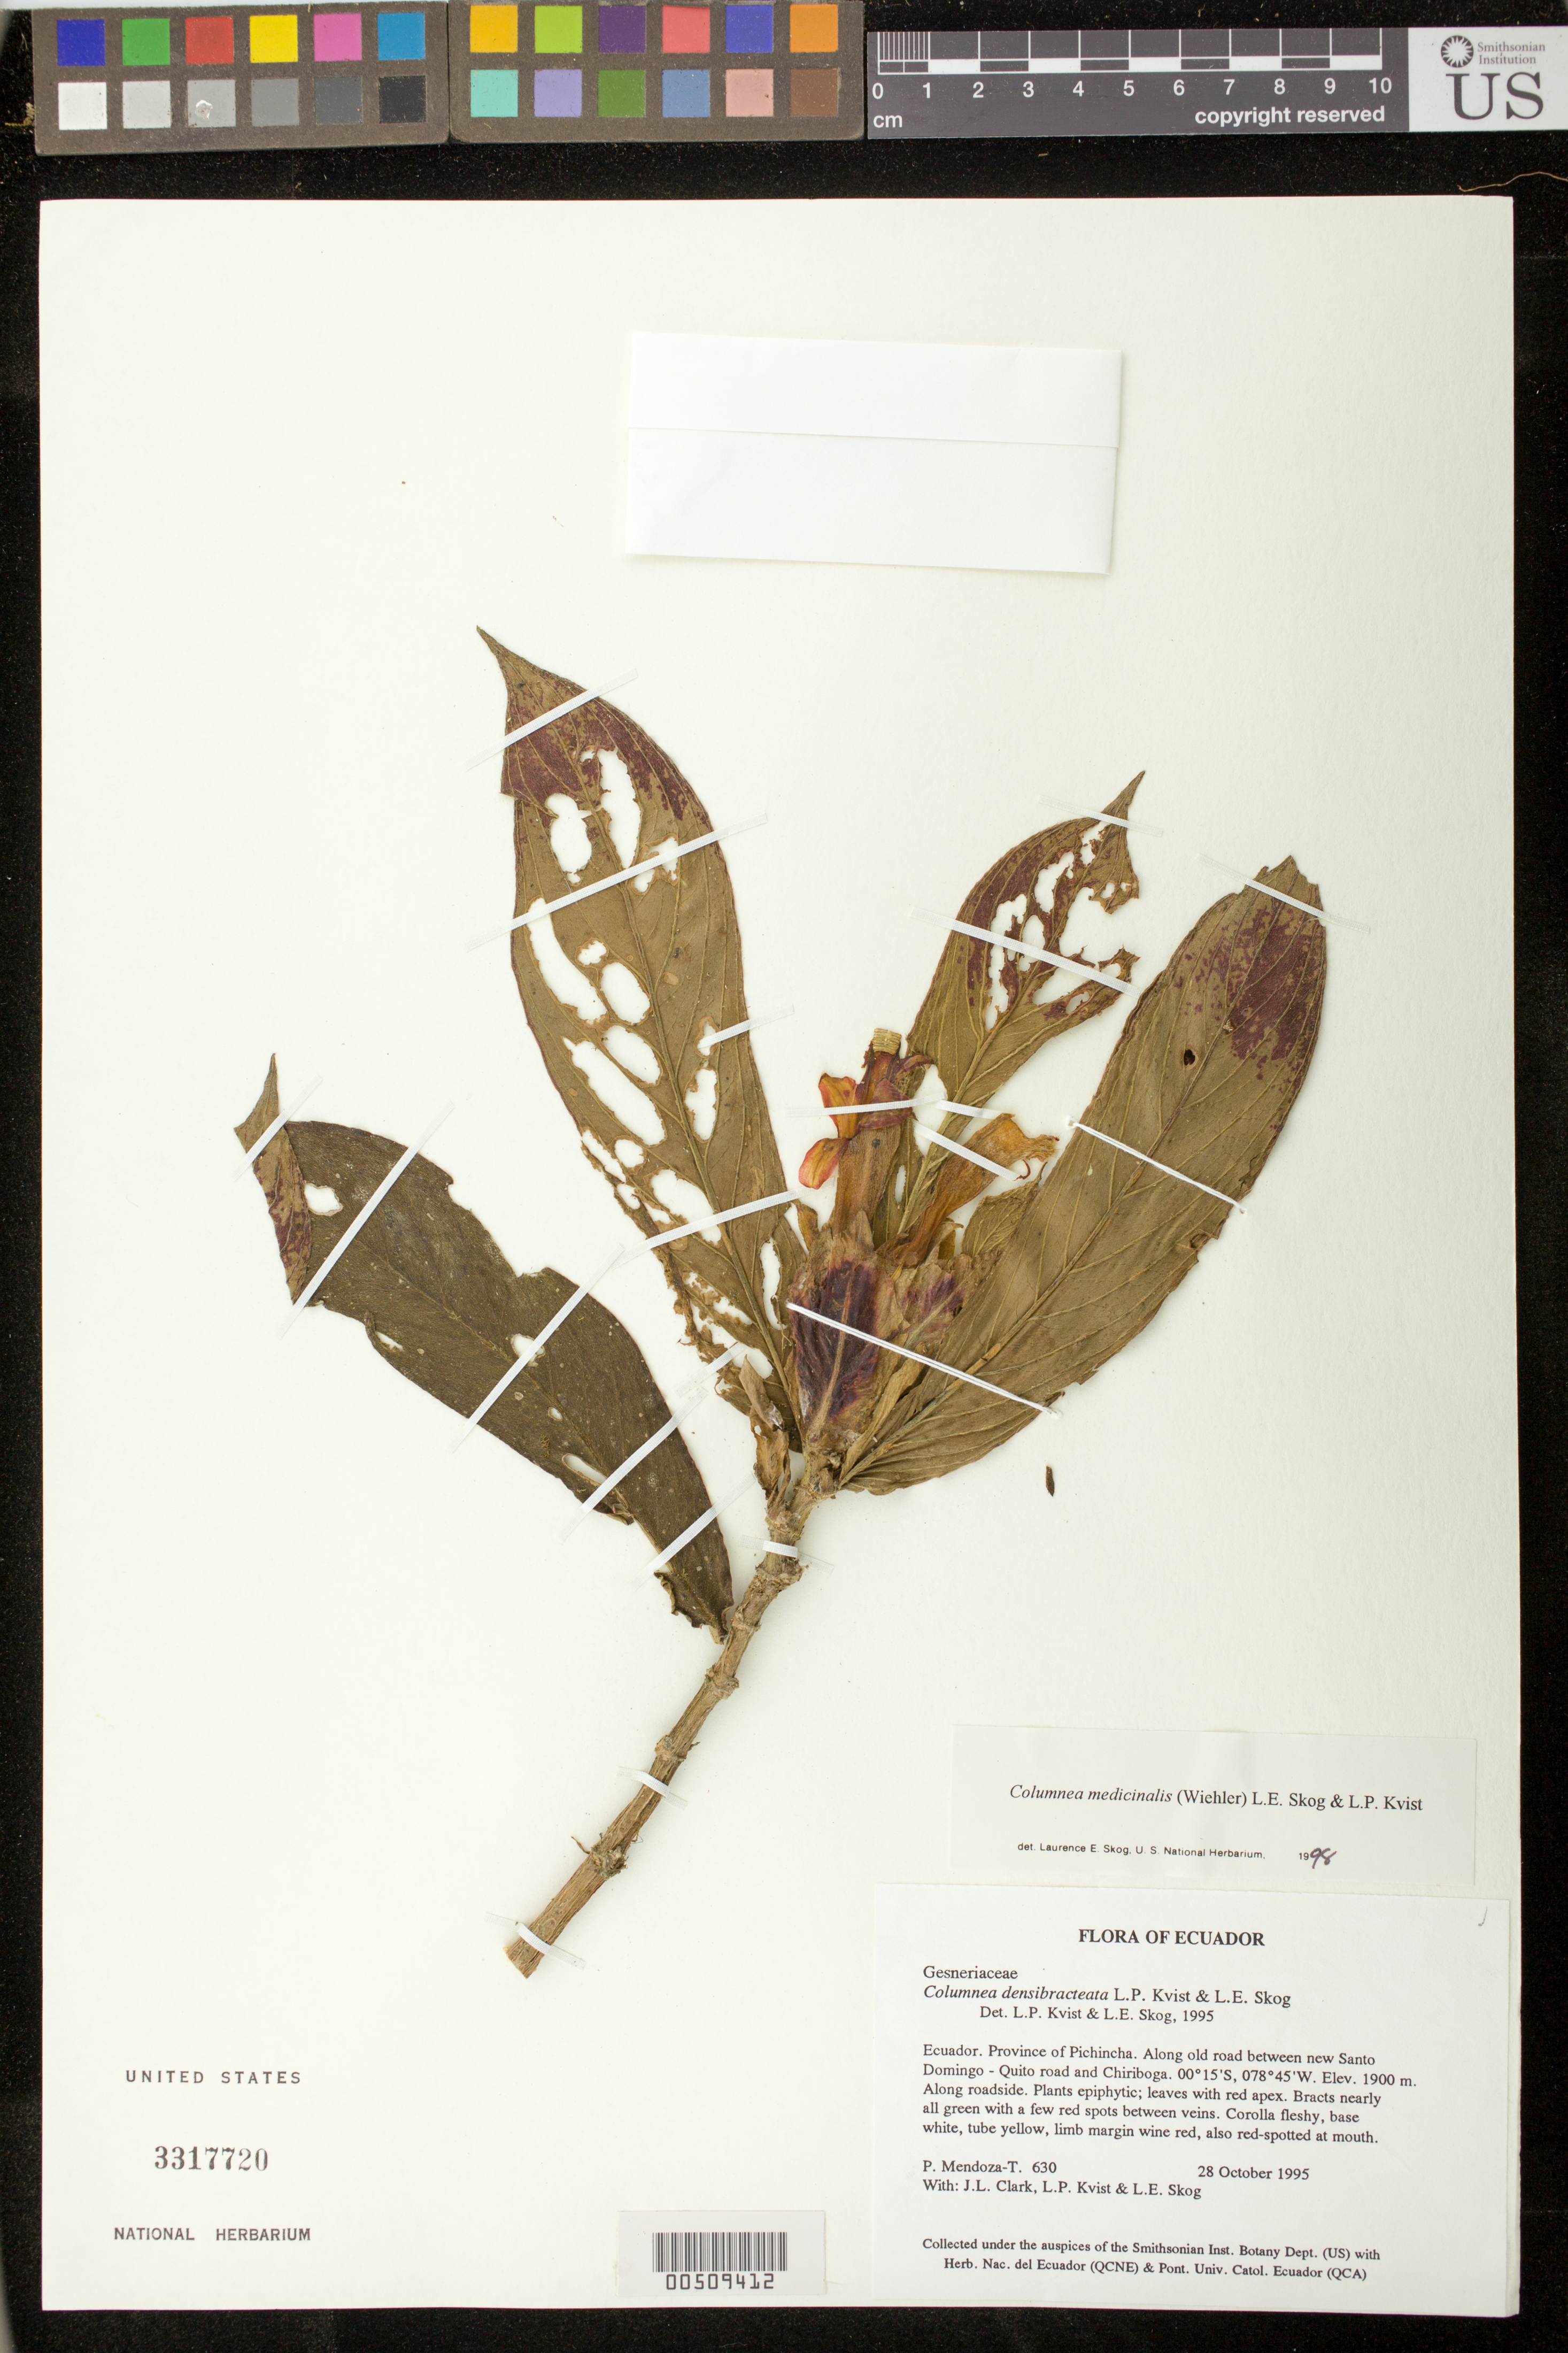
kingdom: Plantae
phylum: Tracheophyta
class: Magnoliopsida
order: Lamiales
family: Gesneriaceae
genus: Columnea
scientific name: Columnea medicinalis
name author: (Wiehler) L.E. Skog & L.P. Kvist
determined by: Skog, Laurence E.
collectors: P. Mendoza-T., J. L. Clark, L. P. Kvist & L. E. Skog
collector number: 630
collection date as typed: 28 Oct 1995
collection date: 1995-10-28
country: Ecuador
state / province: Pichincha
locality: Along old road between new Santo Domingo - Quito road and Chiriboga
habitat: Along roadside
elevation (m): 1900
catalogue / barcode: US 3317720